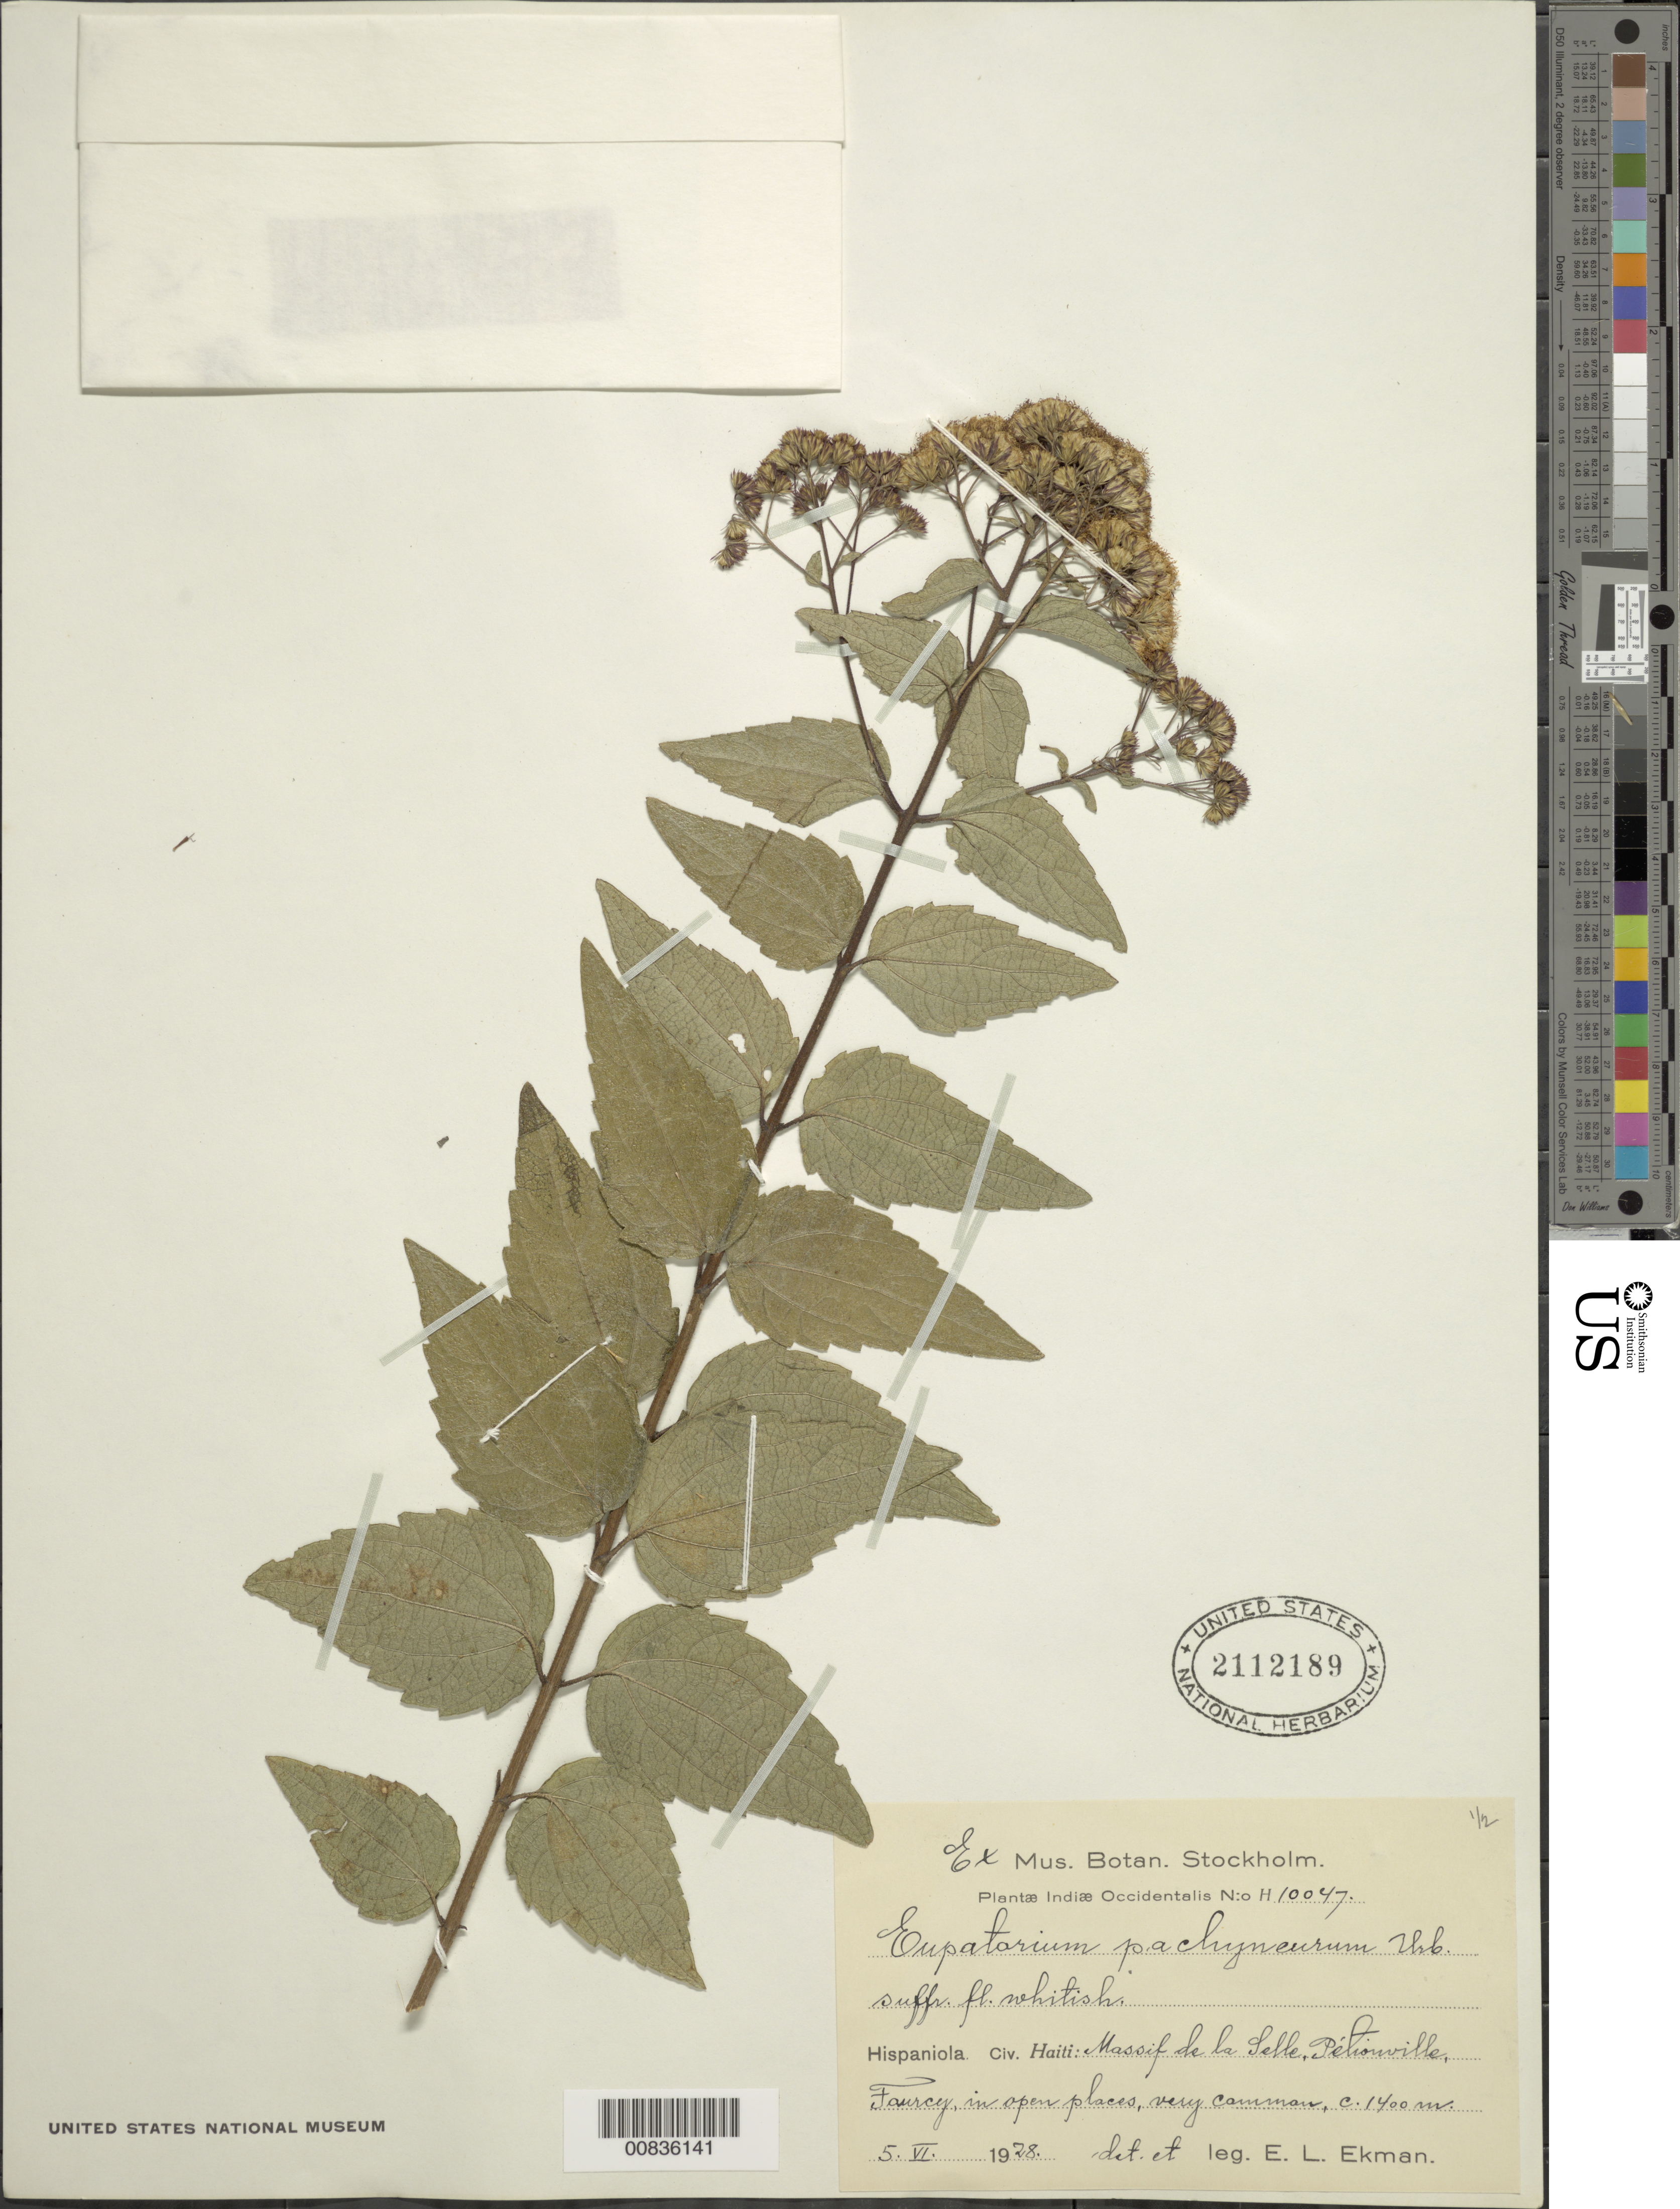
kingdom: Plantae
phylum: Tracheophyta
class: Magnoliopsida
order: Asterales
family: Asteraceae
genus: Koanophyllon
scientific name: Koanophyllon pachyneurum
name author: (Urb.) R.M. King & H. Rob.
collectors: E. L. Ekman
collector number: H 10047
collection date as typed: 05 Jun 1928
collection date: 1928-06-05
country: Haiti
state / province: Ouest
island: Hispaniola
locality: Massif de la Selle, Pétionville, Fourcy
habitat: In open places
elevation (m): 1400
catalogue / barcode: US 2112189